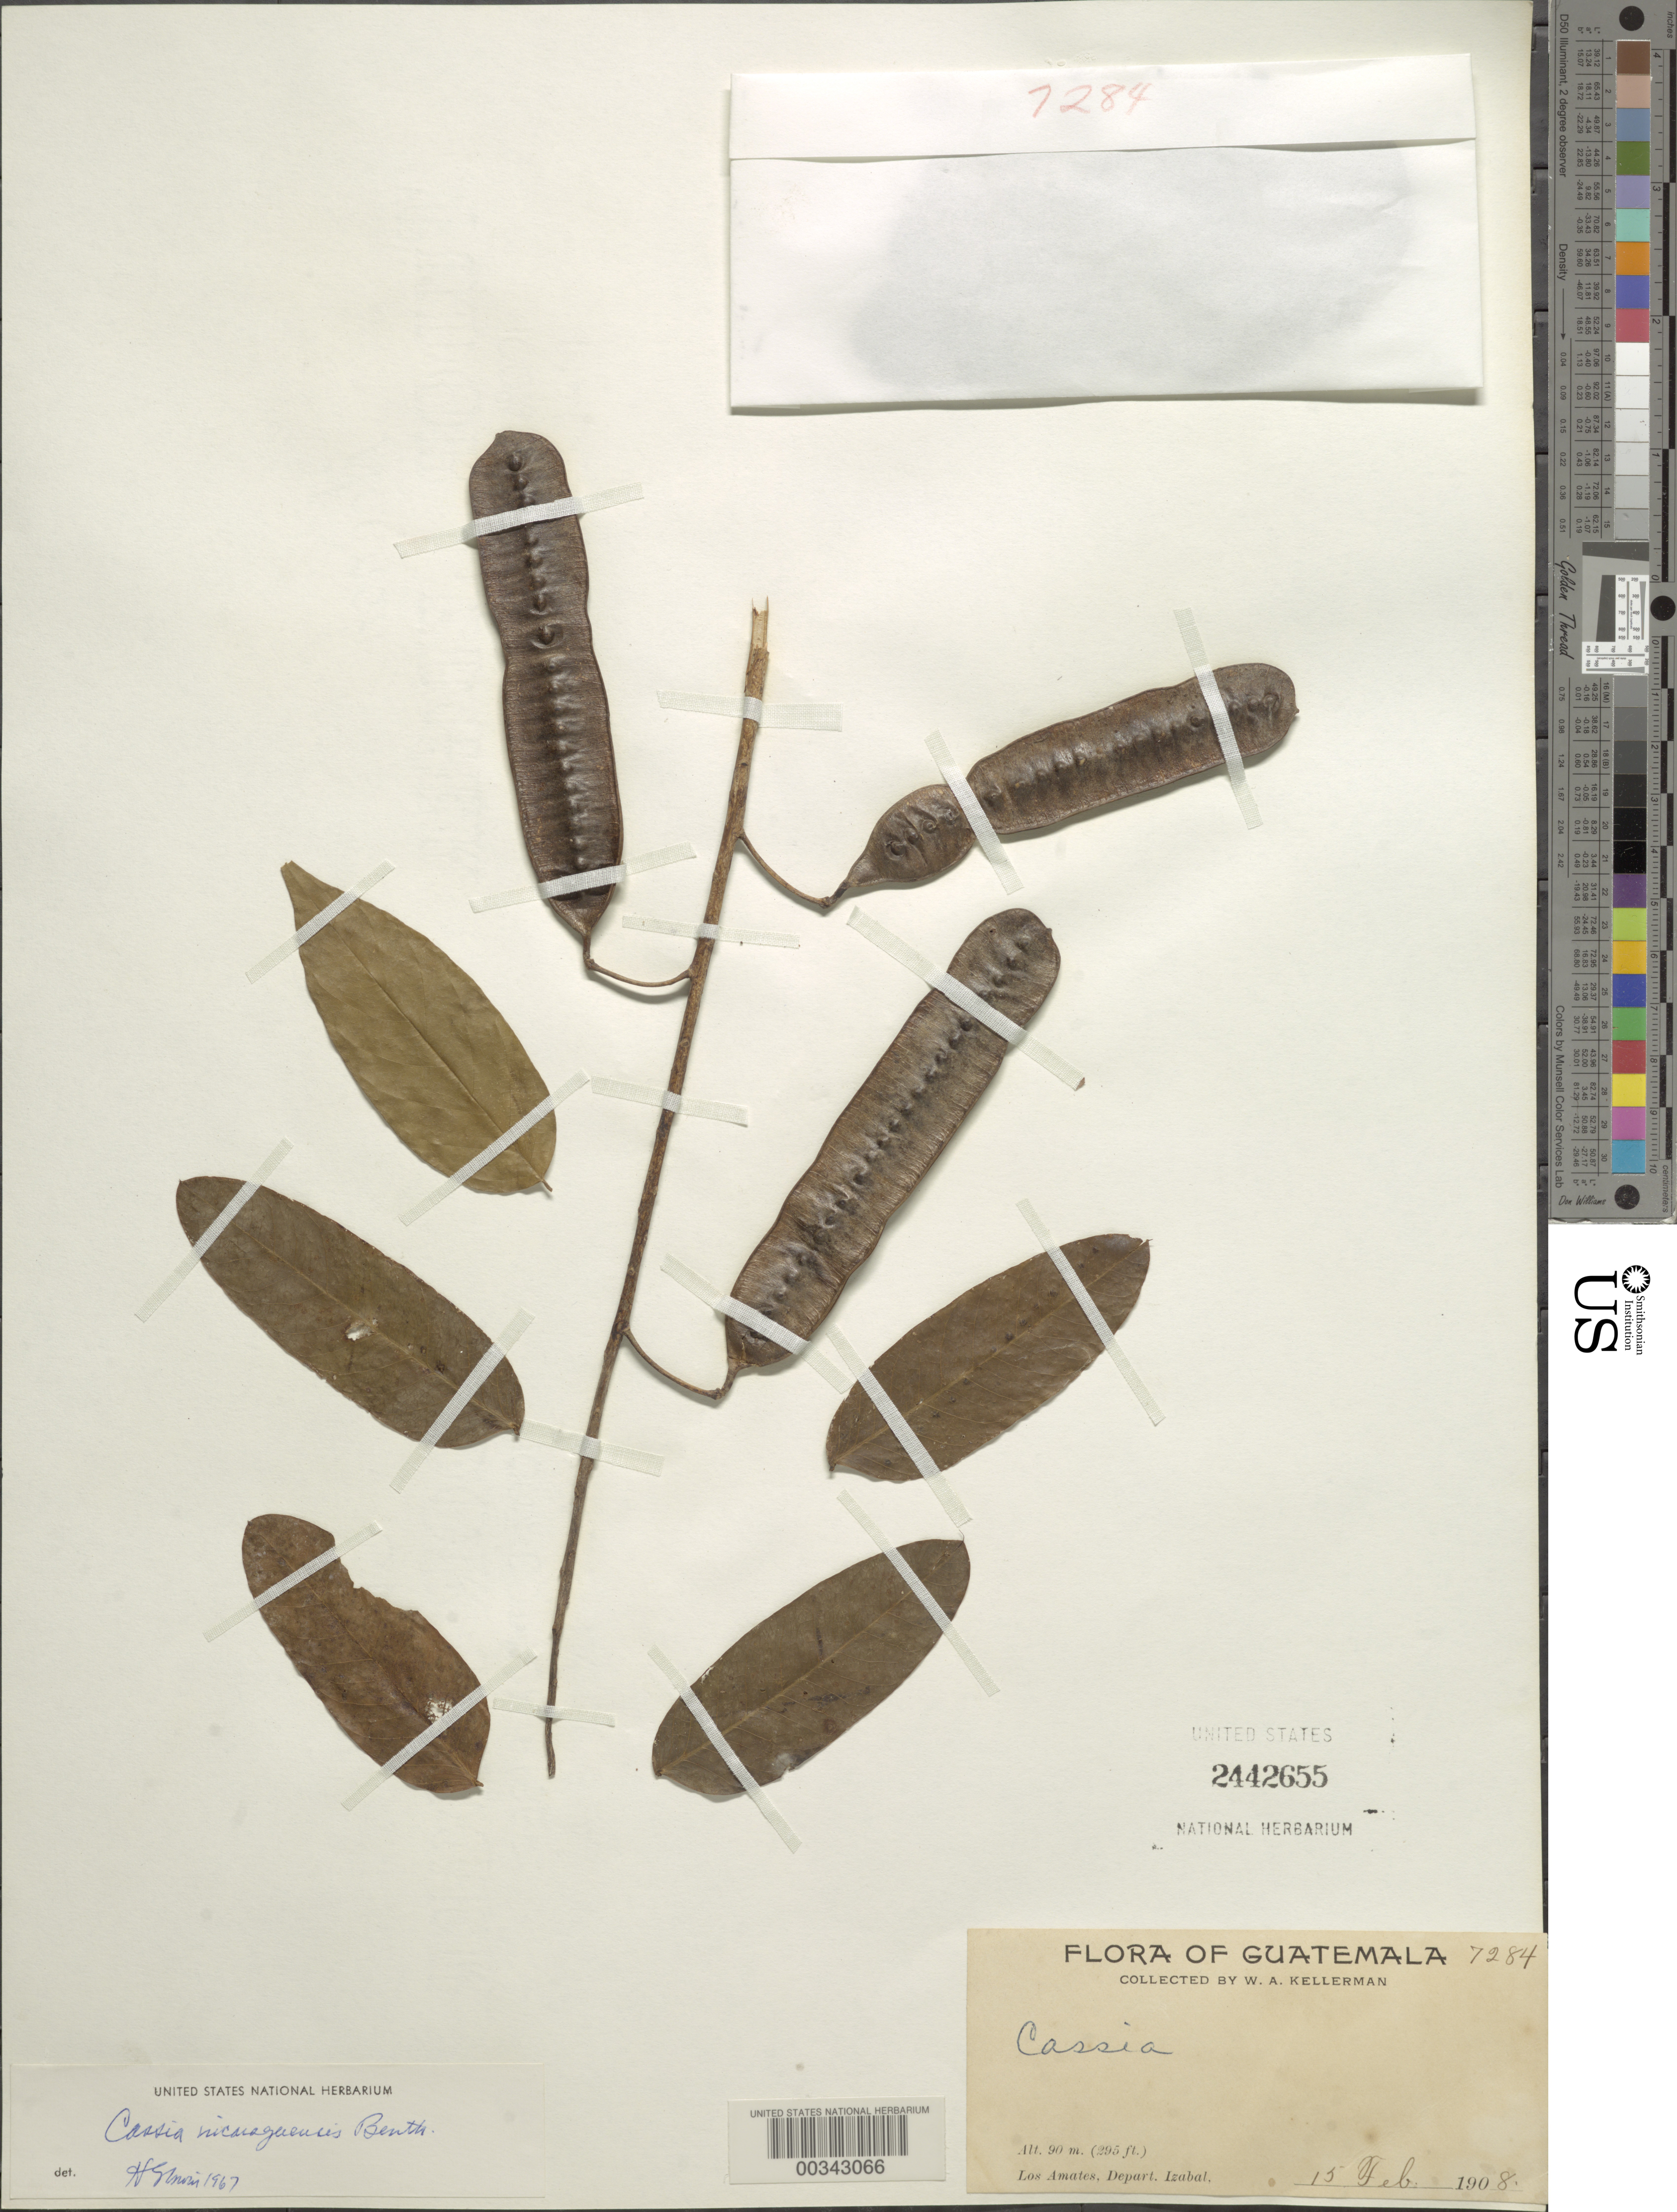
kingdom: Plantae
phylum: Tracheophyta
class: Magnoliopsida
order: Fabales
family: Fabaceae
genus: Senna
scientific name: Senna nicaraguensis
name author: (Benth.) H.S. Irwin & Barneby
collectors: W. A. Kellerman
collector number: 7284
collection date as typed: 15 Feb 1908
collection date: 1908-02-15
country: Guatemala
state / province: Izabal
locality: Las Amates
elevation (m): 90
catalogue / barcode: US 2442655